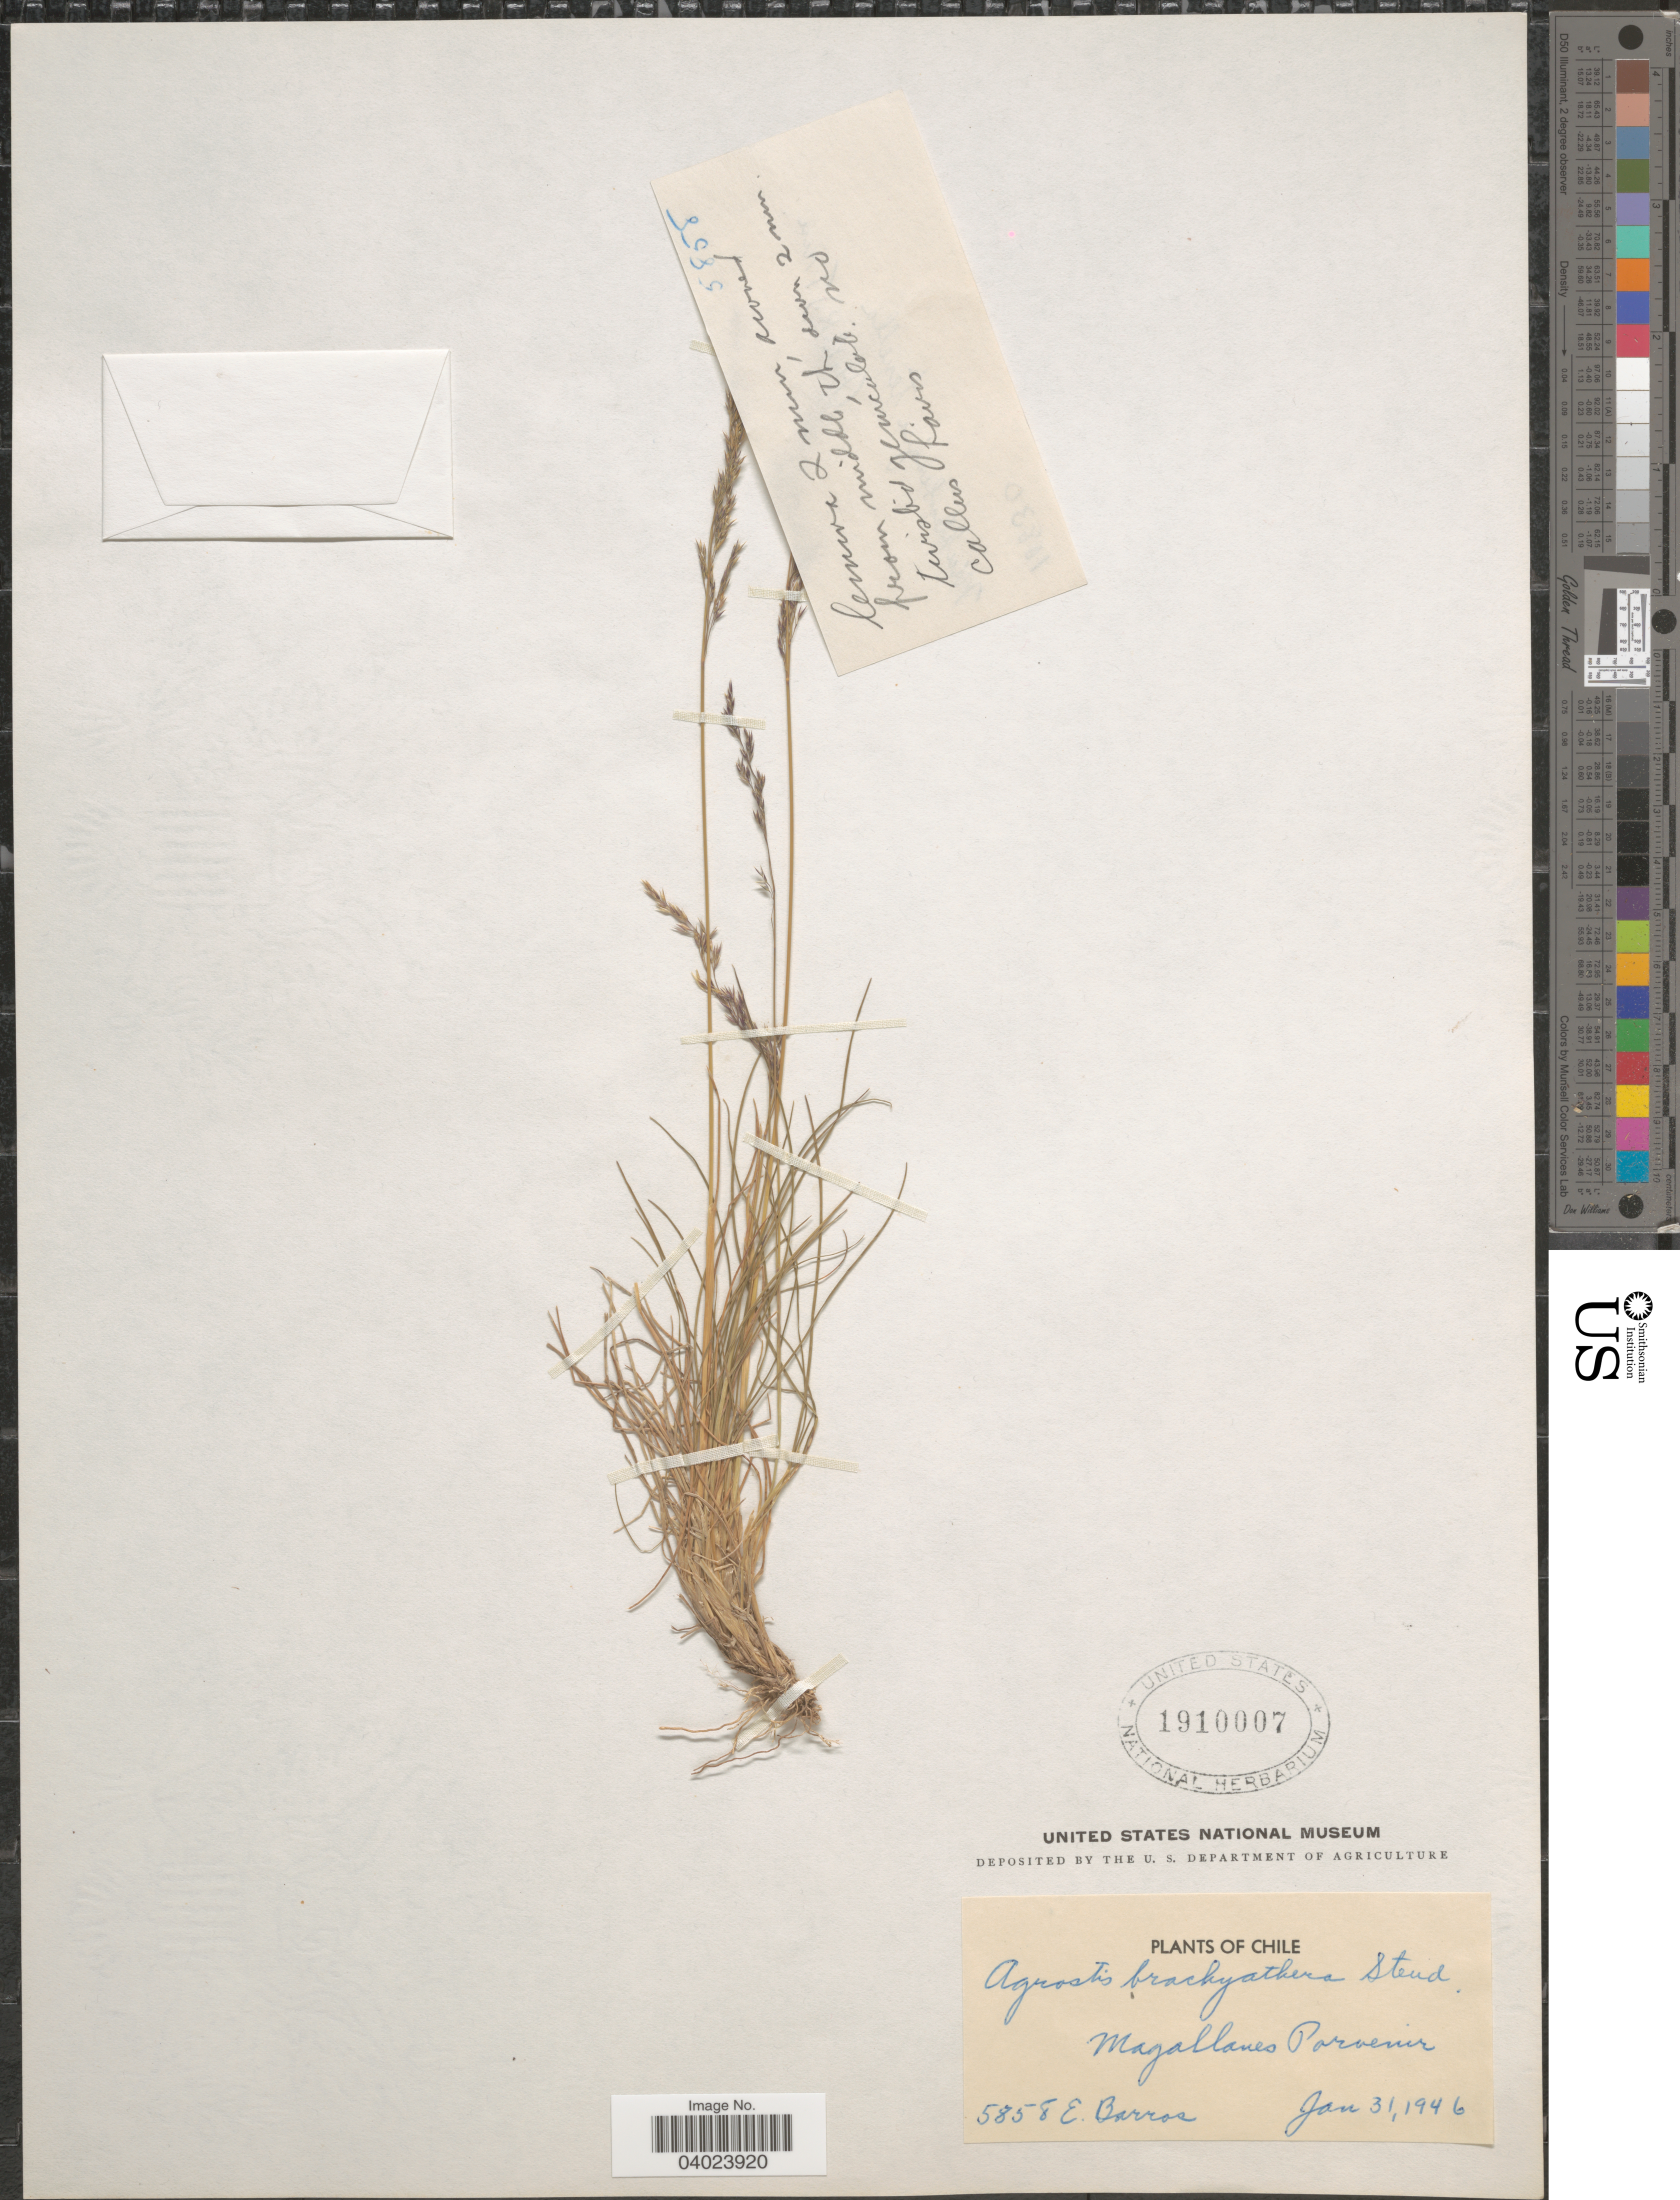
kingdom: Plantae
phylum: Tracheophyta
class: Liliopsida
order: Poales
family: Poaceae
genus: Agrostis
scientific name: Agrostis brachyathera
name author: Steud.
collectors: E. Barros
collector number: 5858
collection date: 1946-01-31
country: Chile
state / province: Magallanes y de la Antártica Chilena (XII)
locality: Magallanes Porvenir.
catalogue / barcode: US 1910007